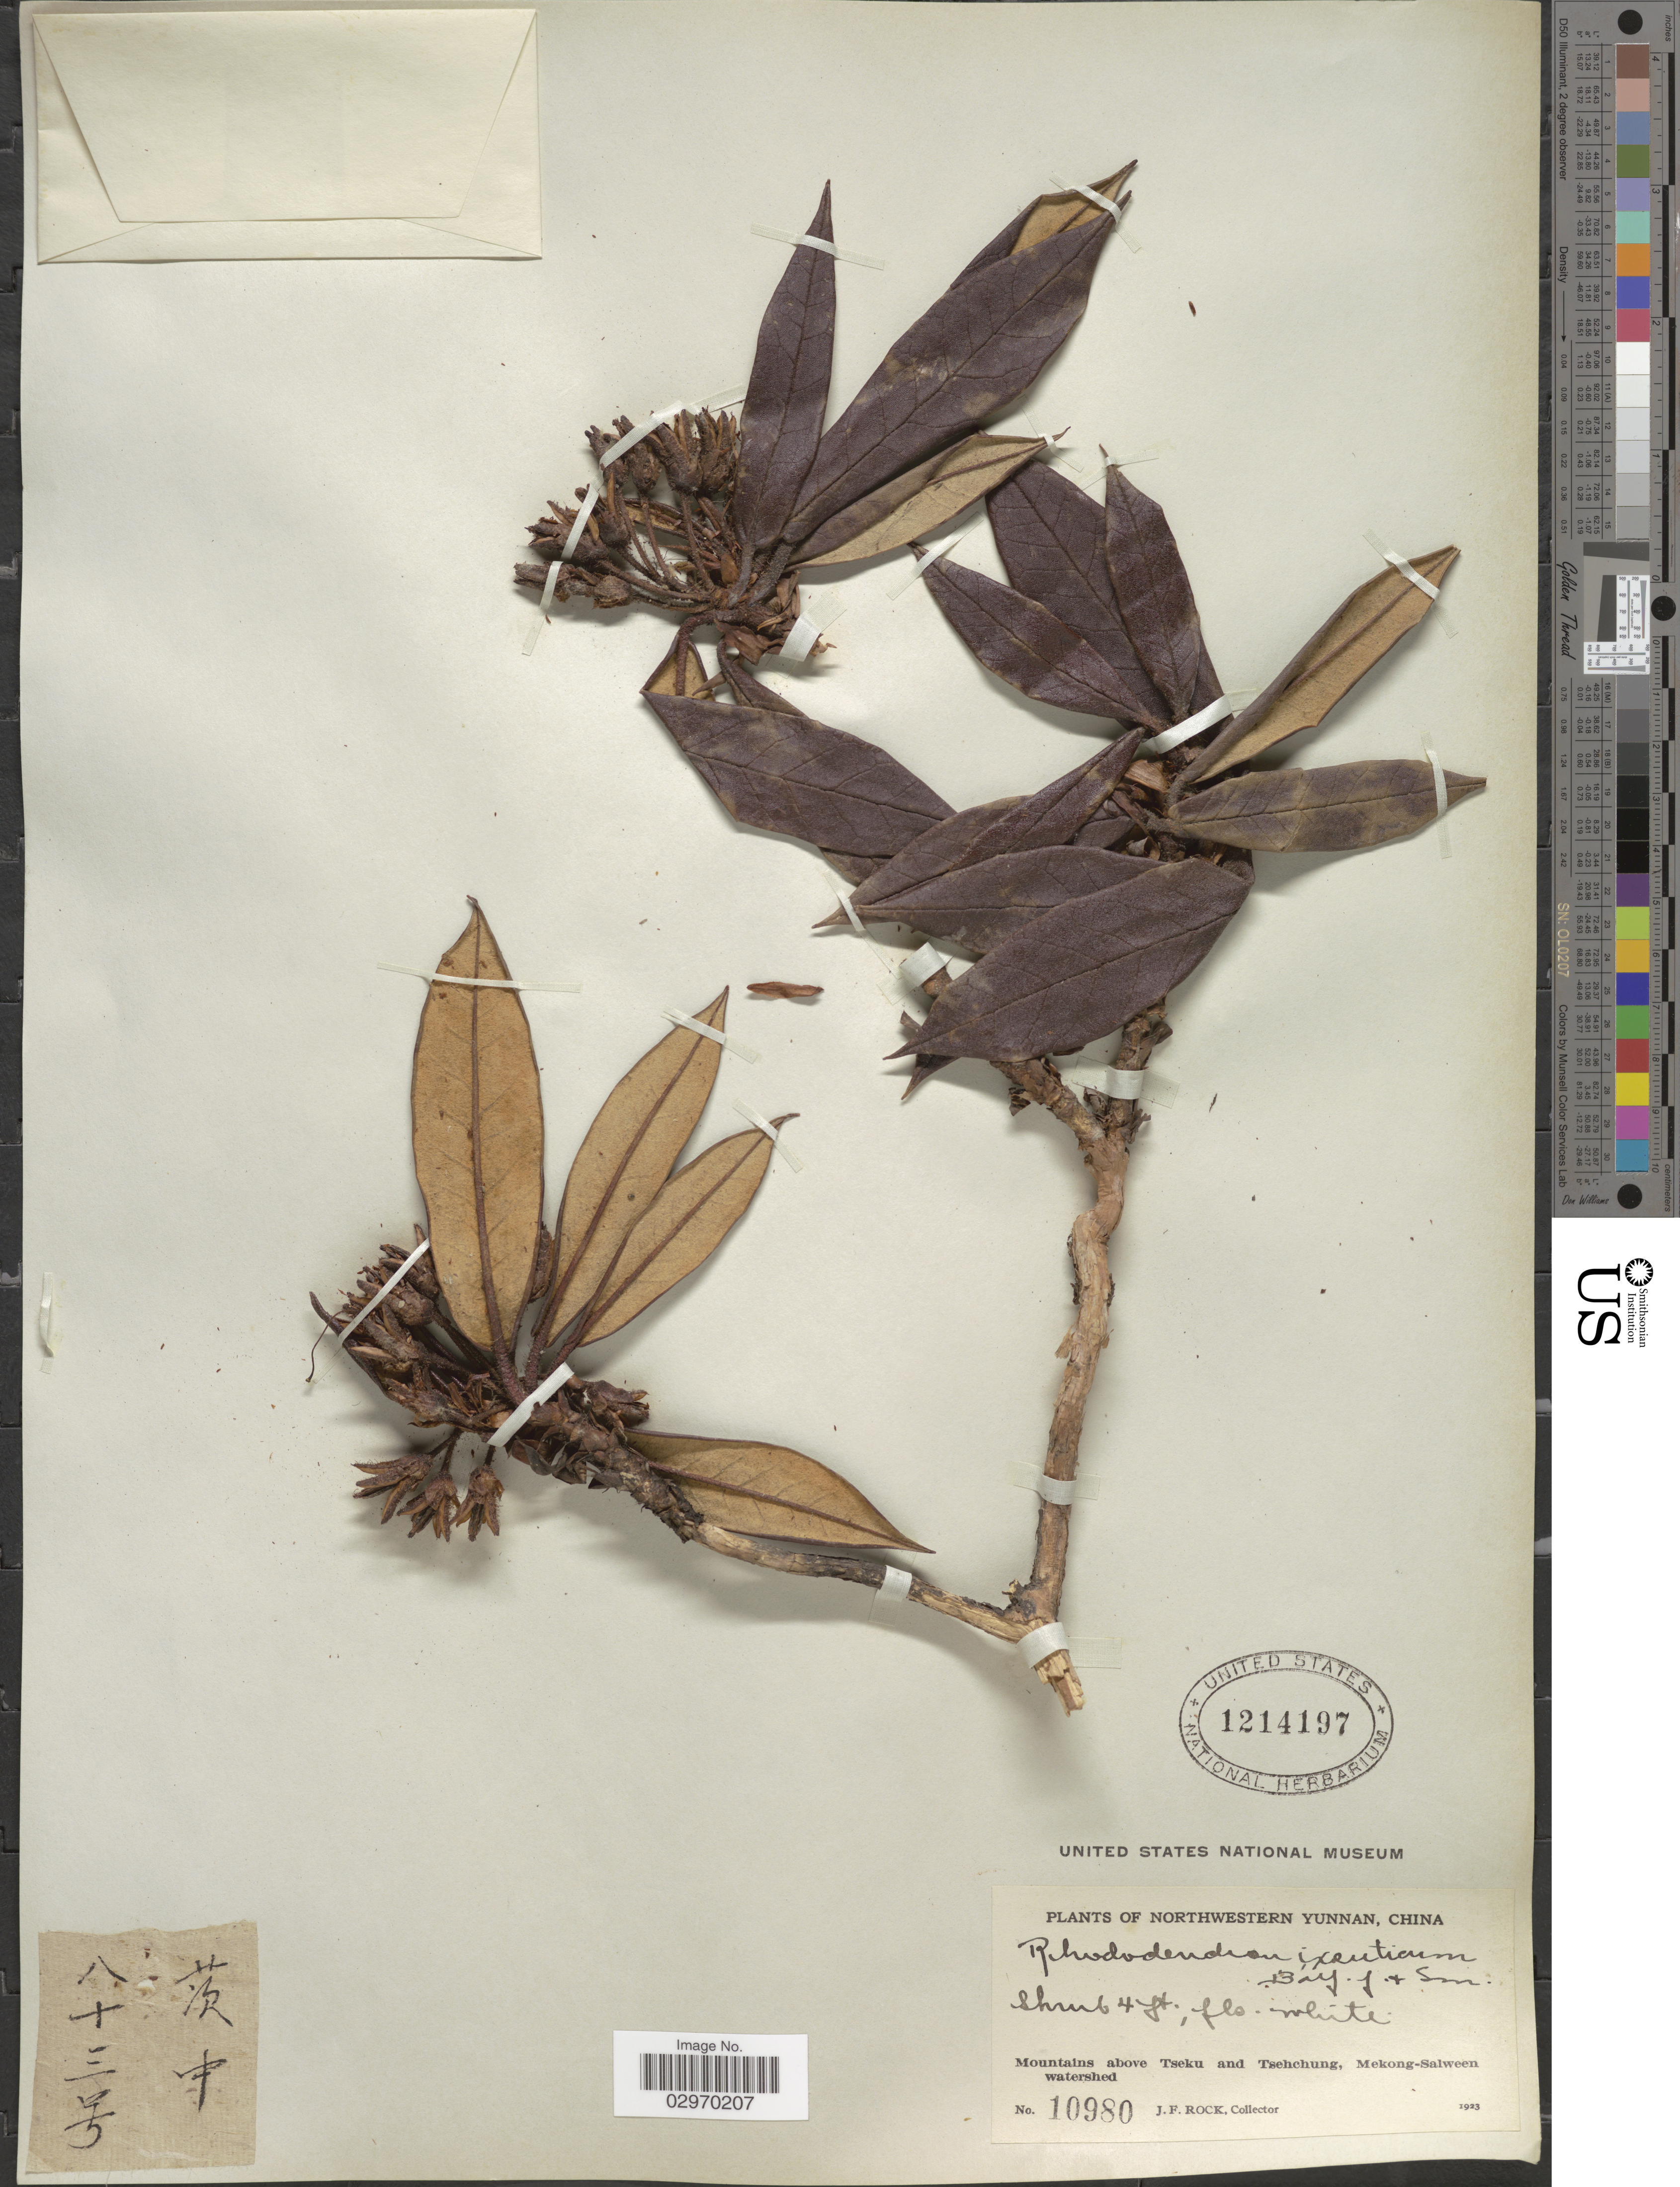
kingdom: Plantae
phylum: Tracheophyta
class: Magnoliopsida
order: Ericales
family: Ericaceae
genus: Rhododendron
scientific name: Rhododendron crinigerum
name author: Franch.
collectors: J. Rock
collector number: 10980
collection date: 1923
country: China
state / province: Yunnan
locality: Northwestern Yunnan. Mountains above Tseku and Tsehchung, Mekong-Salween watershed.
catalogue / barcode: US 1214197